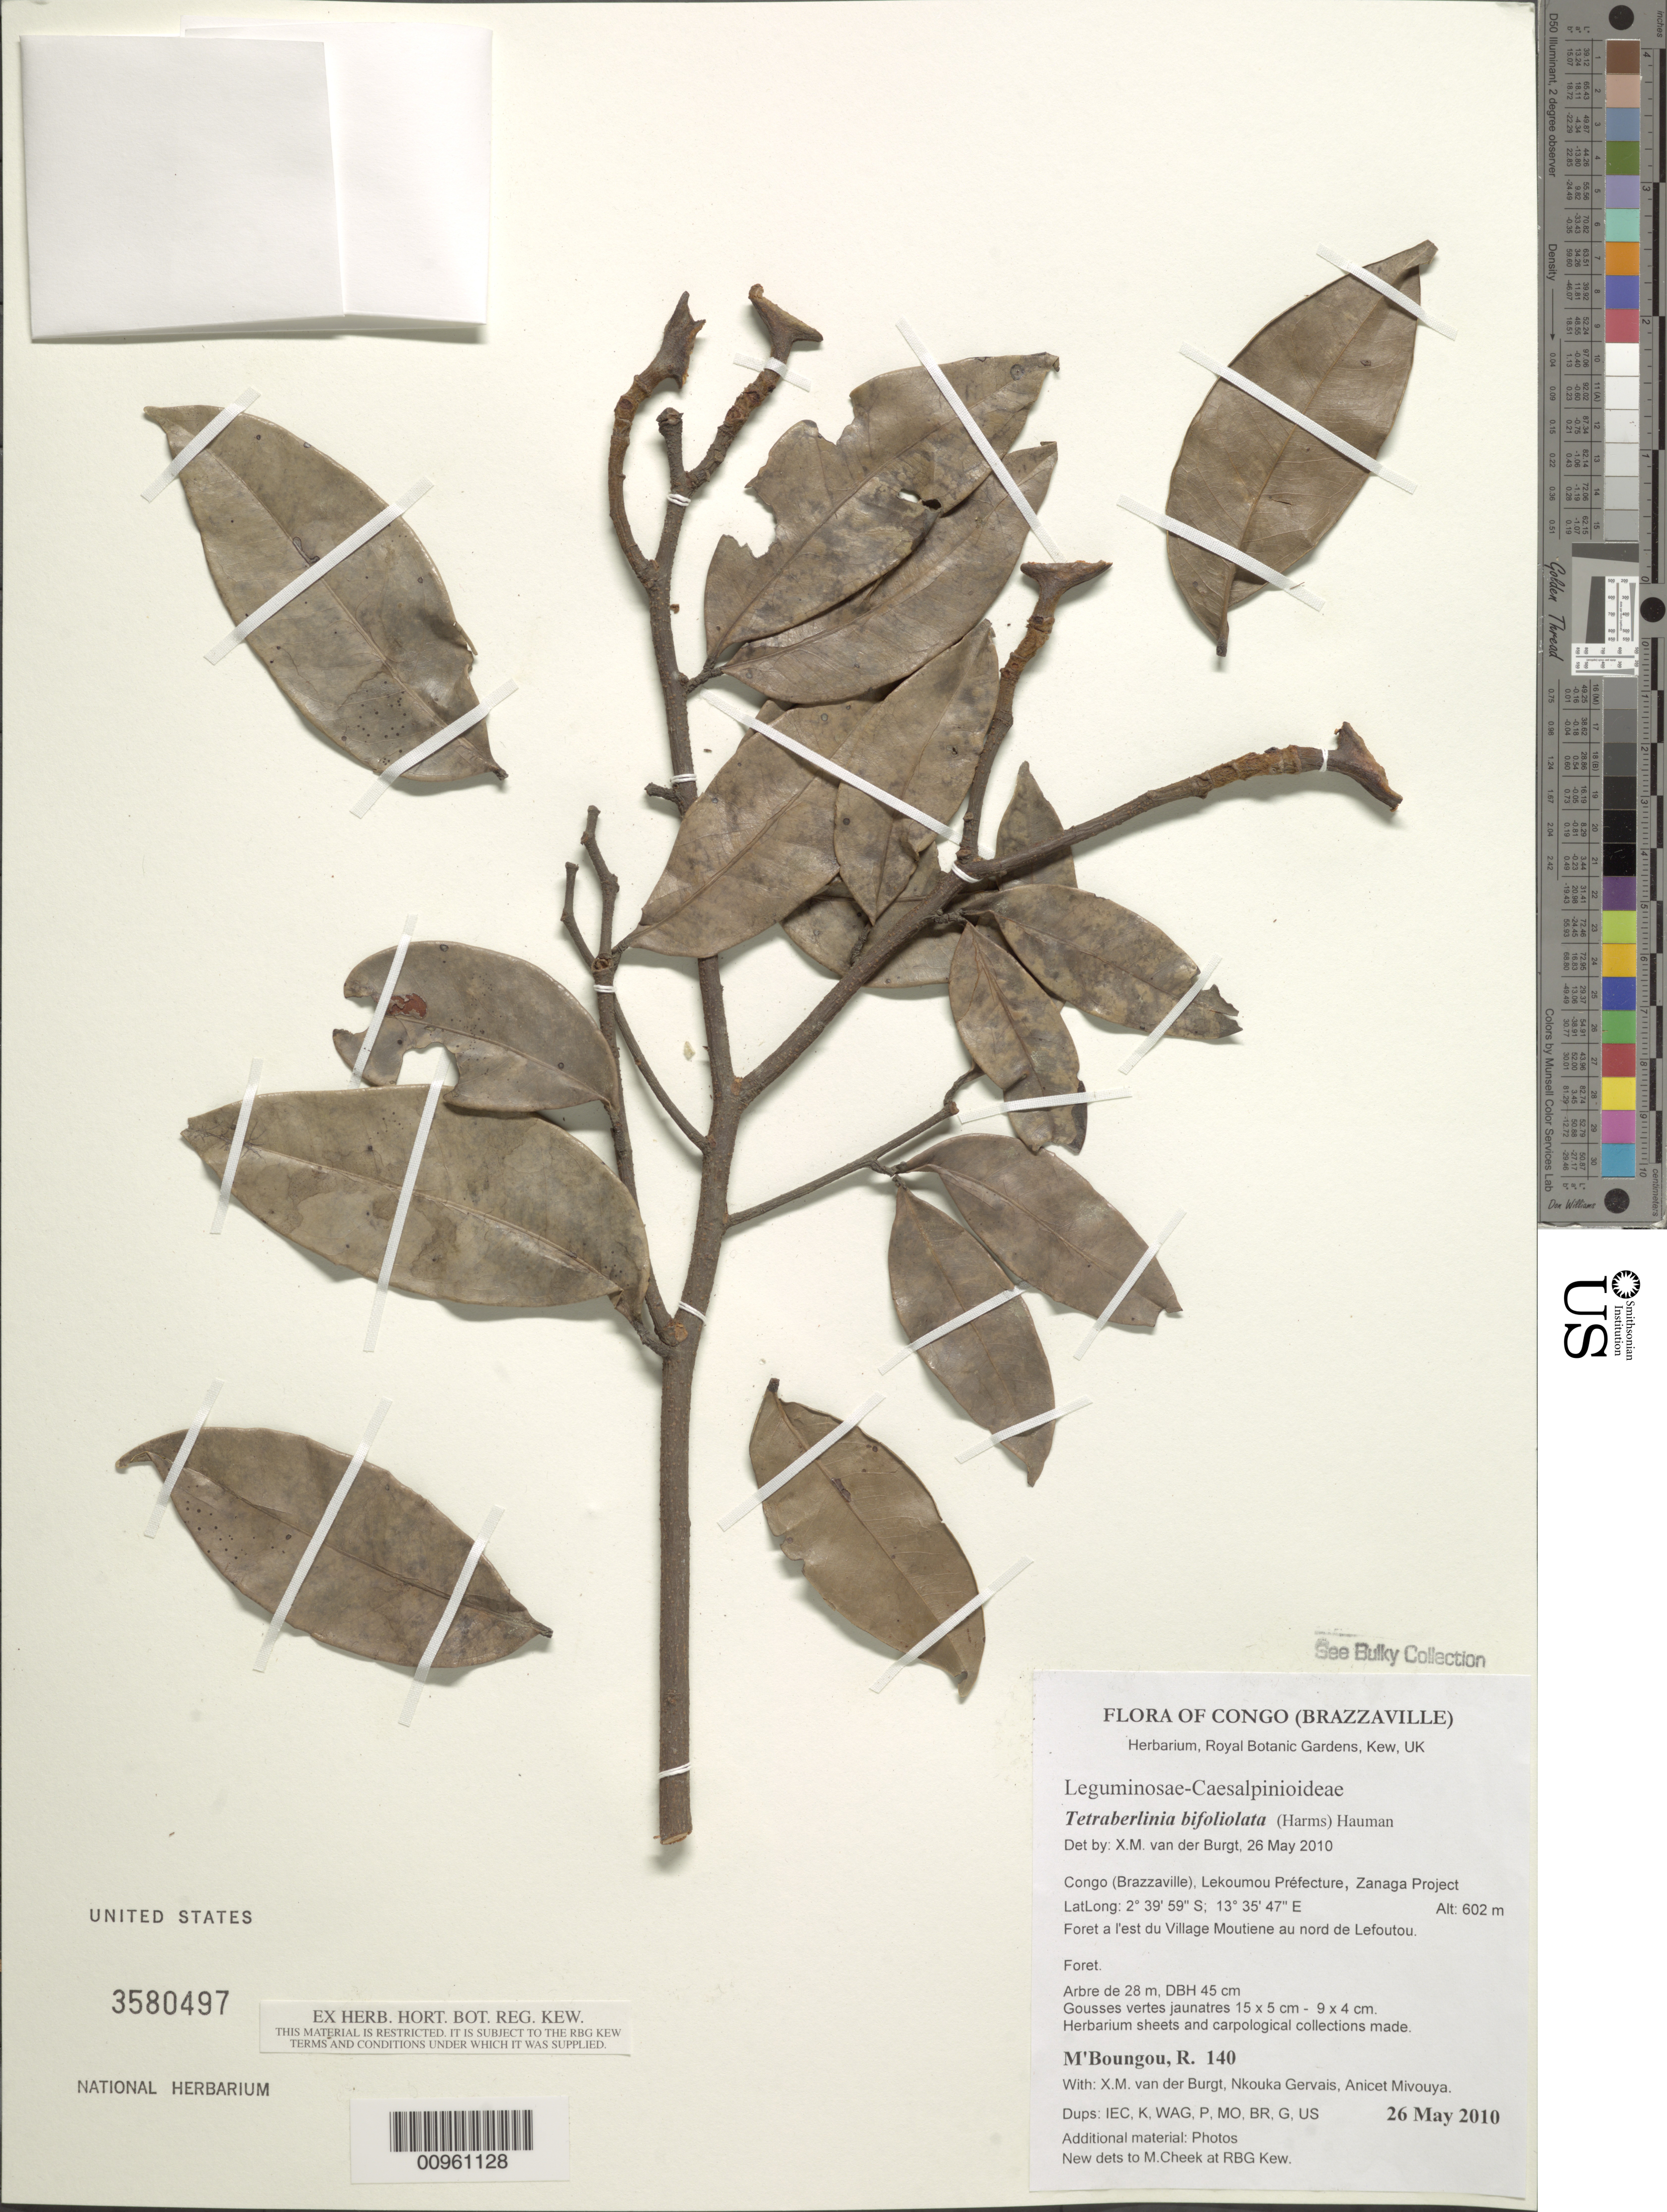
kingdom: Plantae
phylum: Tracheophyta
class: Magnoliopsida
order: Fabales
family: Fabaceae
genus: Tetraberlinia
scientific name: Tetraberlinia bifoliolata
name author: (Harms) Hauman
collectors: R. M'Boungou, X. M. van der Burgt, N. Gervais & A. Mivouya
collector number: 140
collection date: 2010-05-26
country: Congo, Republic of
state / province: Lekoumou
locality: Lekoumou Prefecture, Zanaga Project, foret a l'est du Village Moutiene au nord de Lefoutou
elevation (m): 602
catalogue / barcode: US 3580497